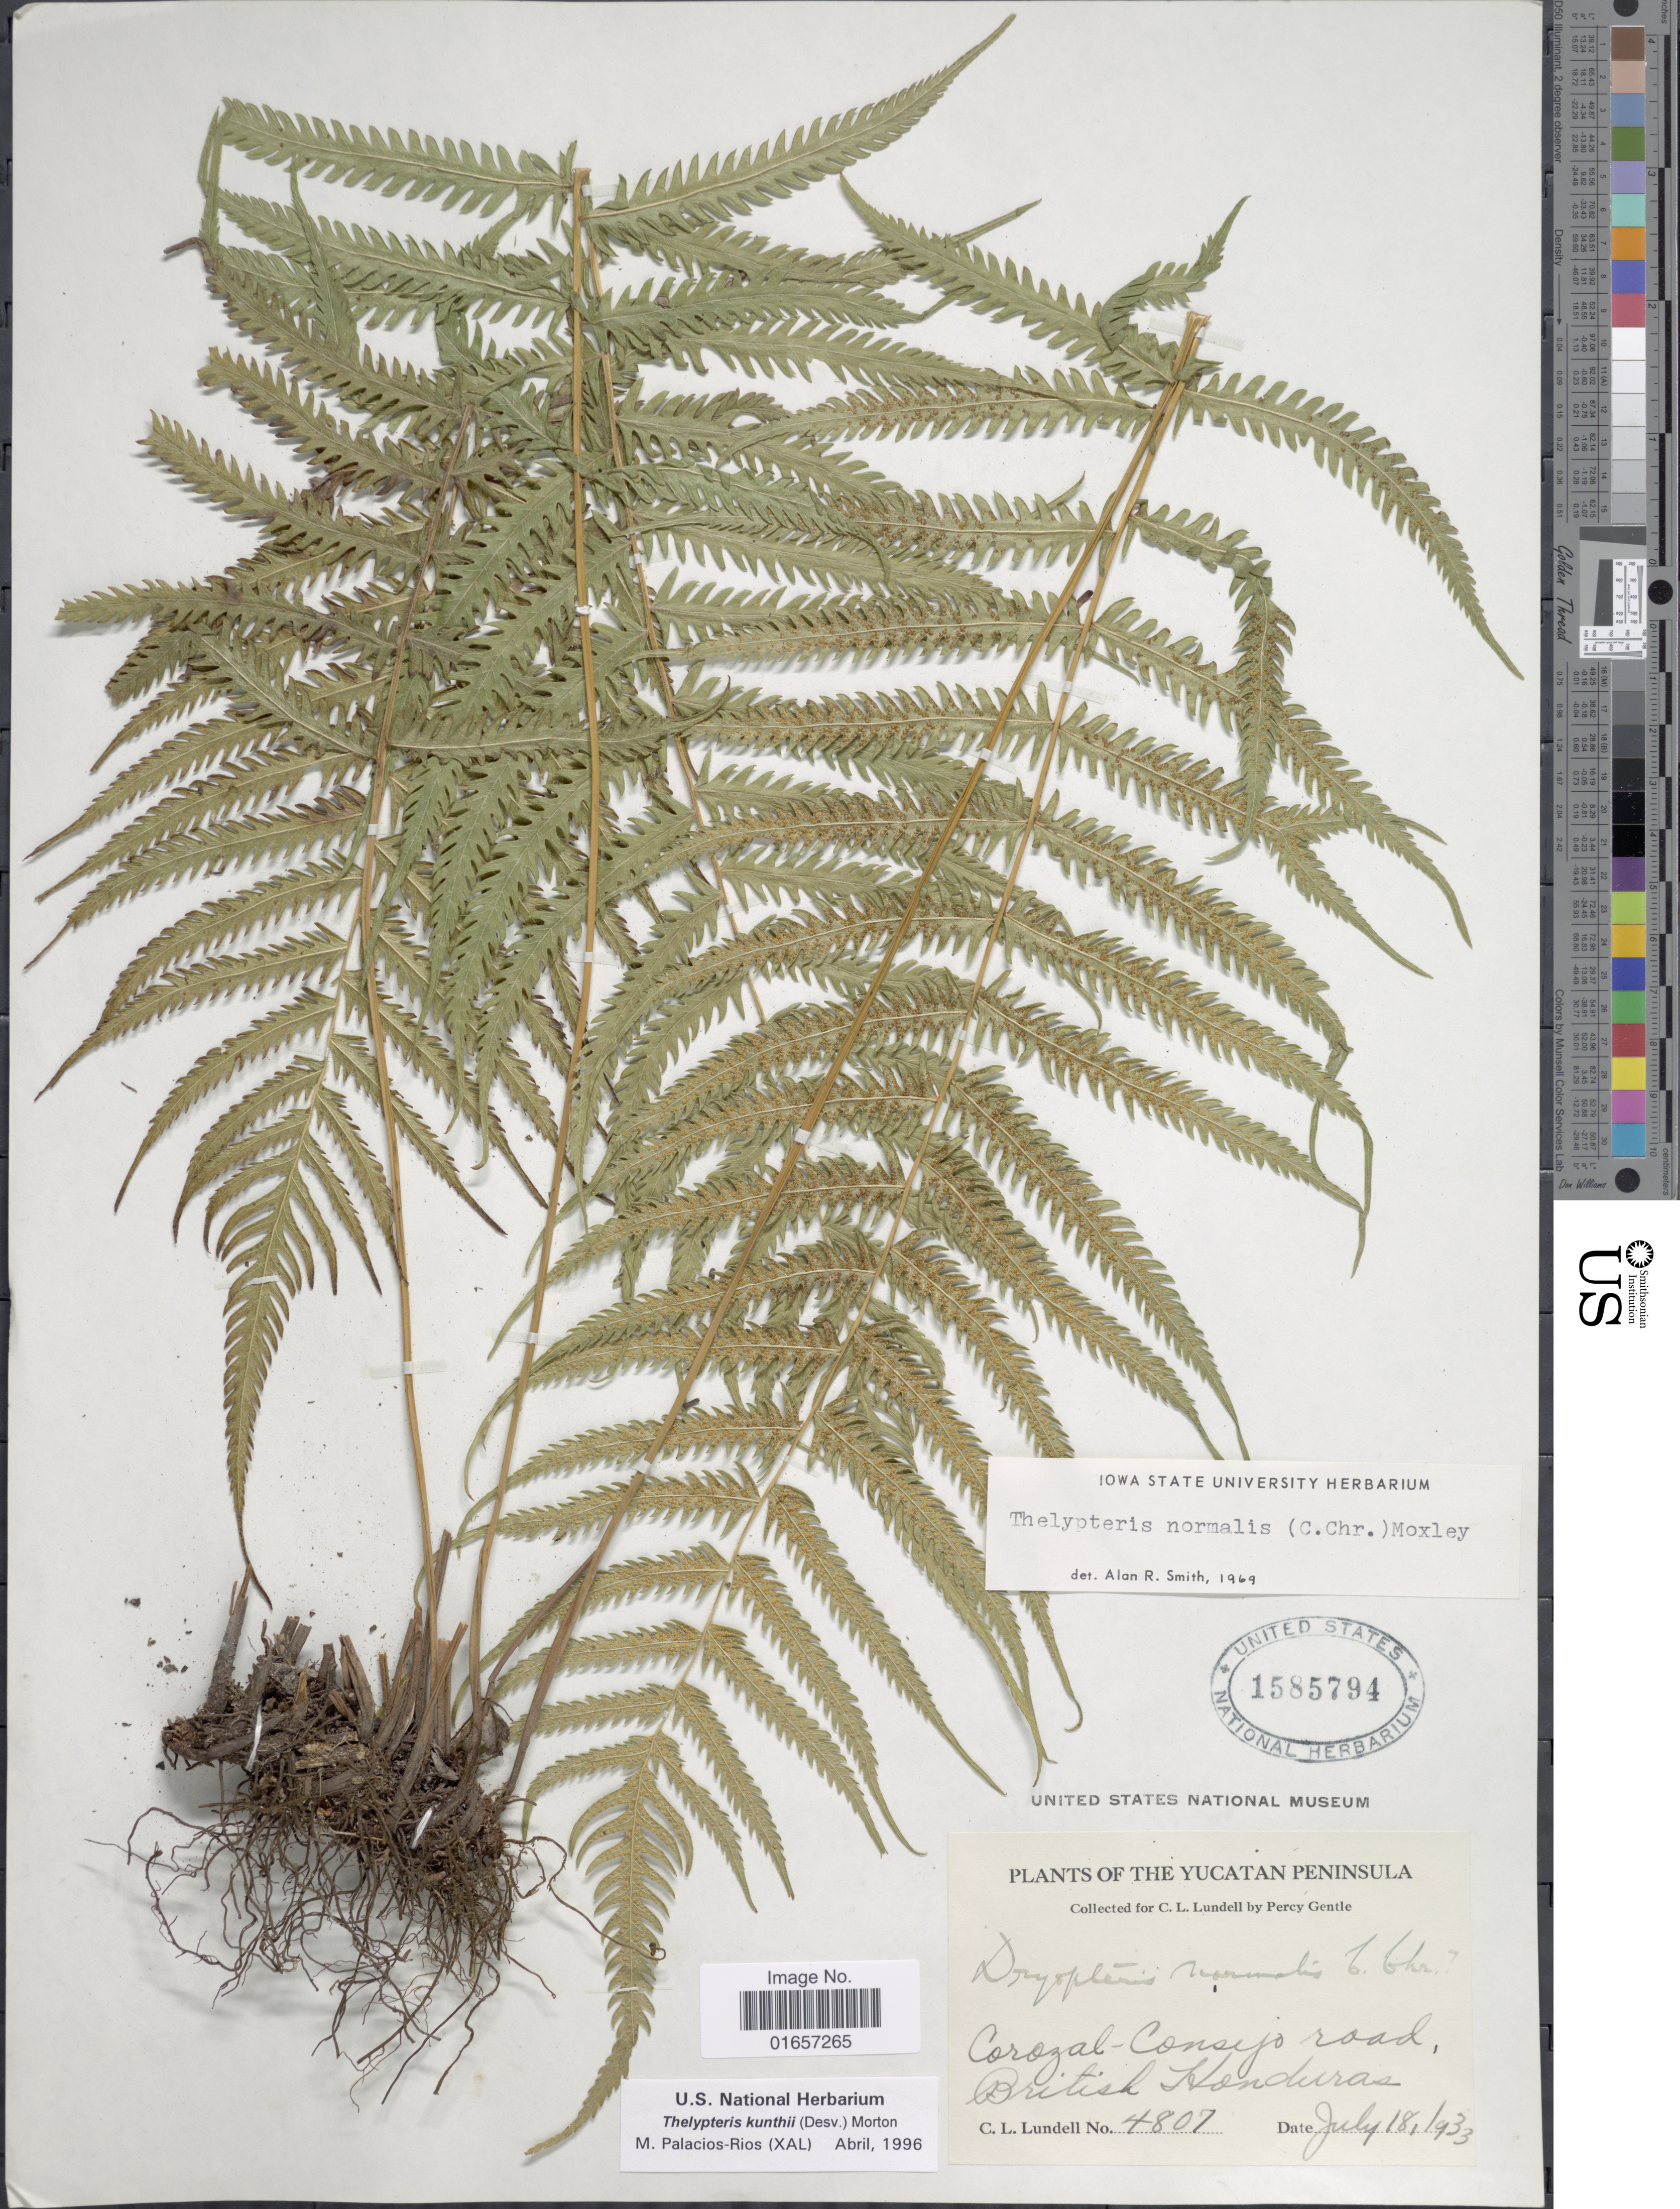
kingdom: Plantae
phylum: Tracheophyta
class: Polypodiopsida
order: Polypodiales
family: Thelypteridaceae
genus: Christella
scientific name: Christella kunthii comb. ined.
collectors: C. L. Lundell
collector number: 4807 *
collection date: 1933-07-18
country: Belize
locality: Corozal- Consejo road, British Honduras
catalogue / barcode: US 1585794